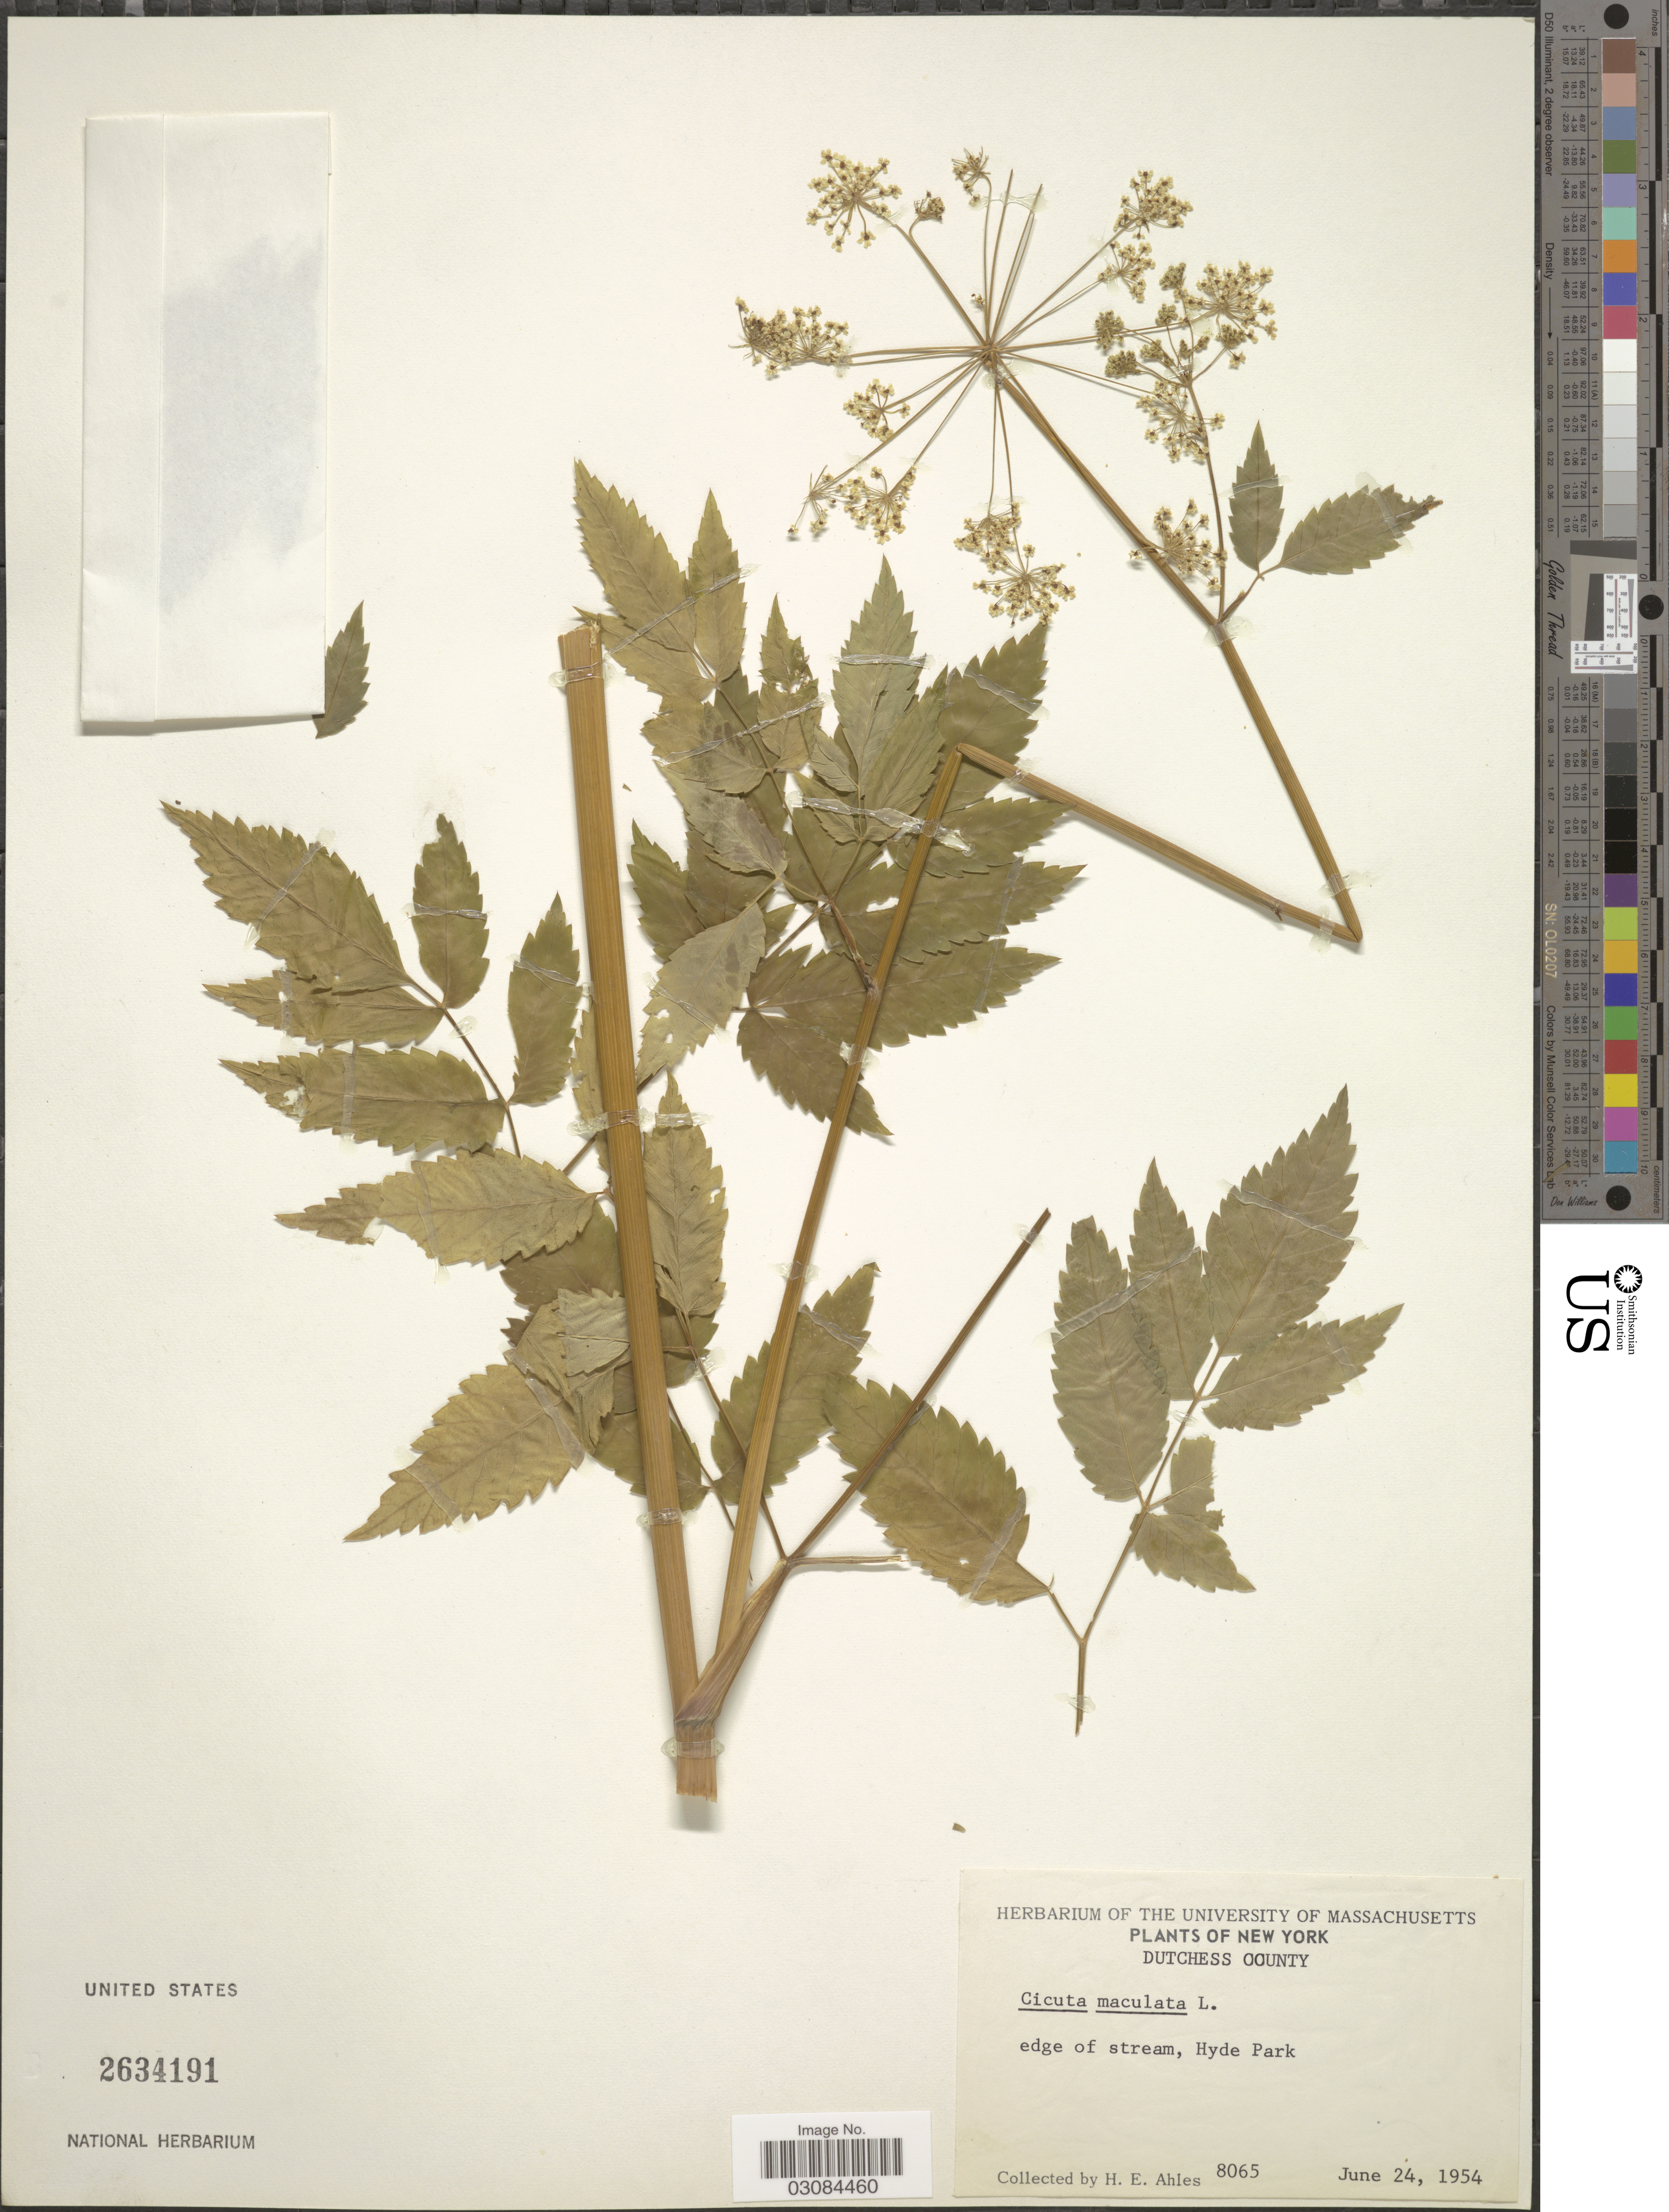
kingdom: Plantae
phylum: Tracheophyta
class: Magnoliopsida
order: Apiales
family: Apiaceae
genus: Cicuta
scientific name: Cicuta maculata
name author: L.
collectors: H. E. Ahles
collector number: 8065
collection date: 1954-06-24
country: United States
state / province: New York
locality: Dutchess County. Edge of stream, Hyde Park.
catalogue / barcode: US 2634191